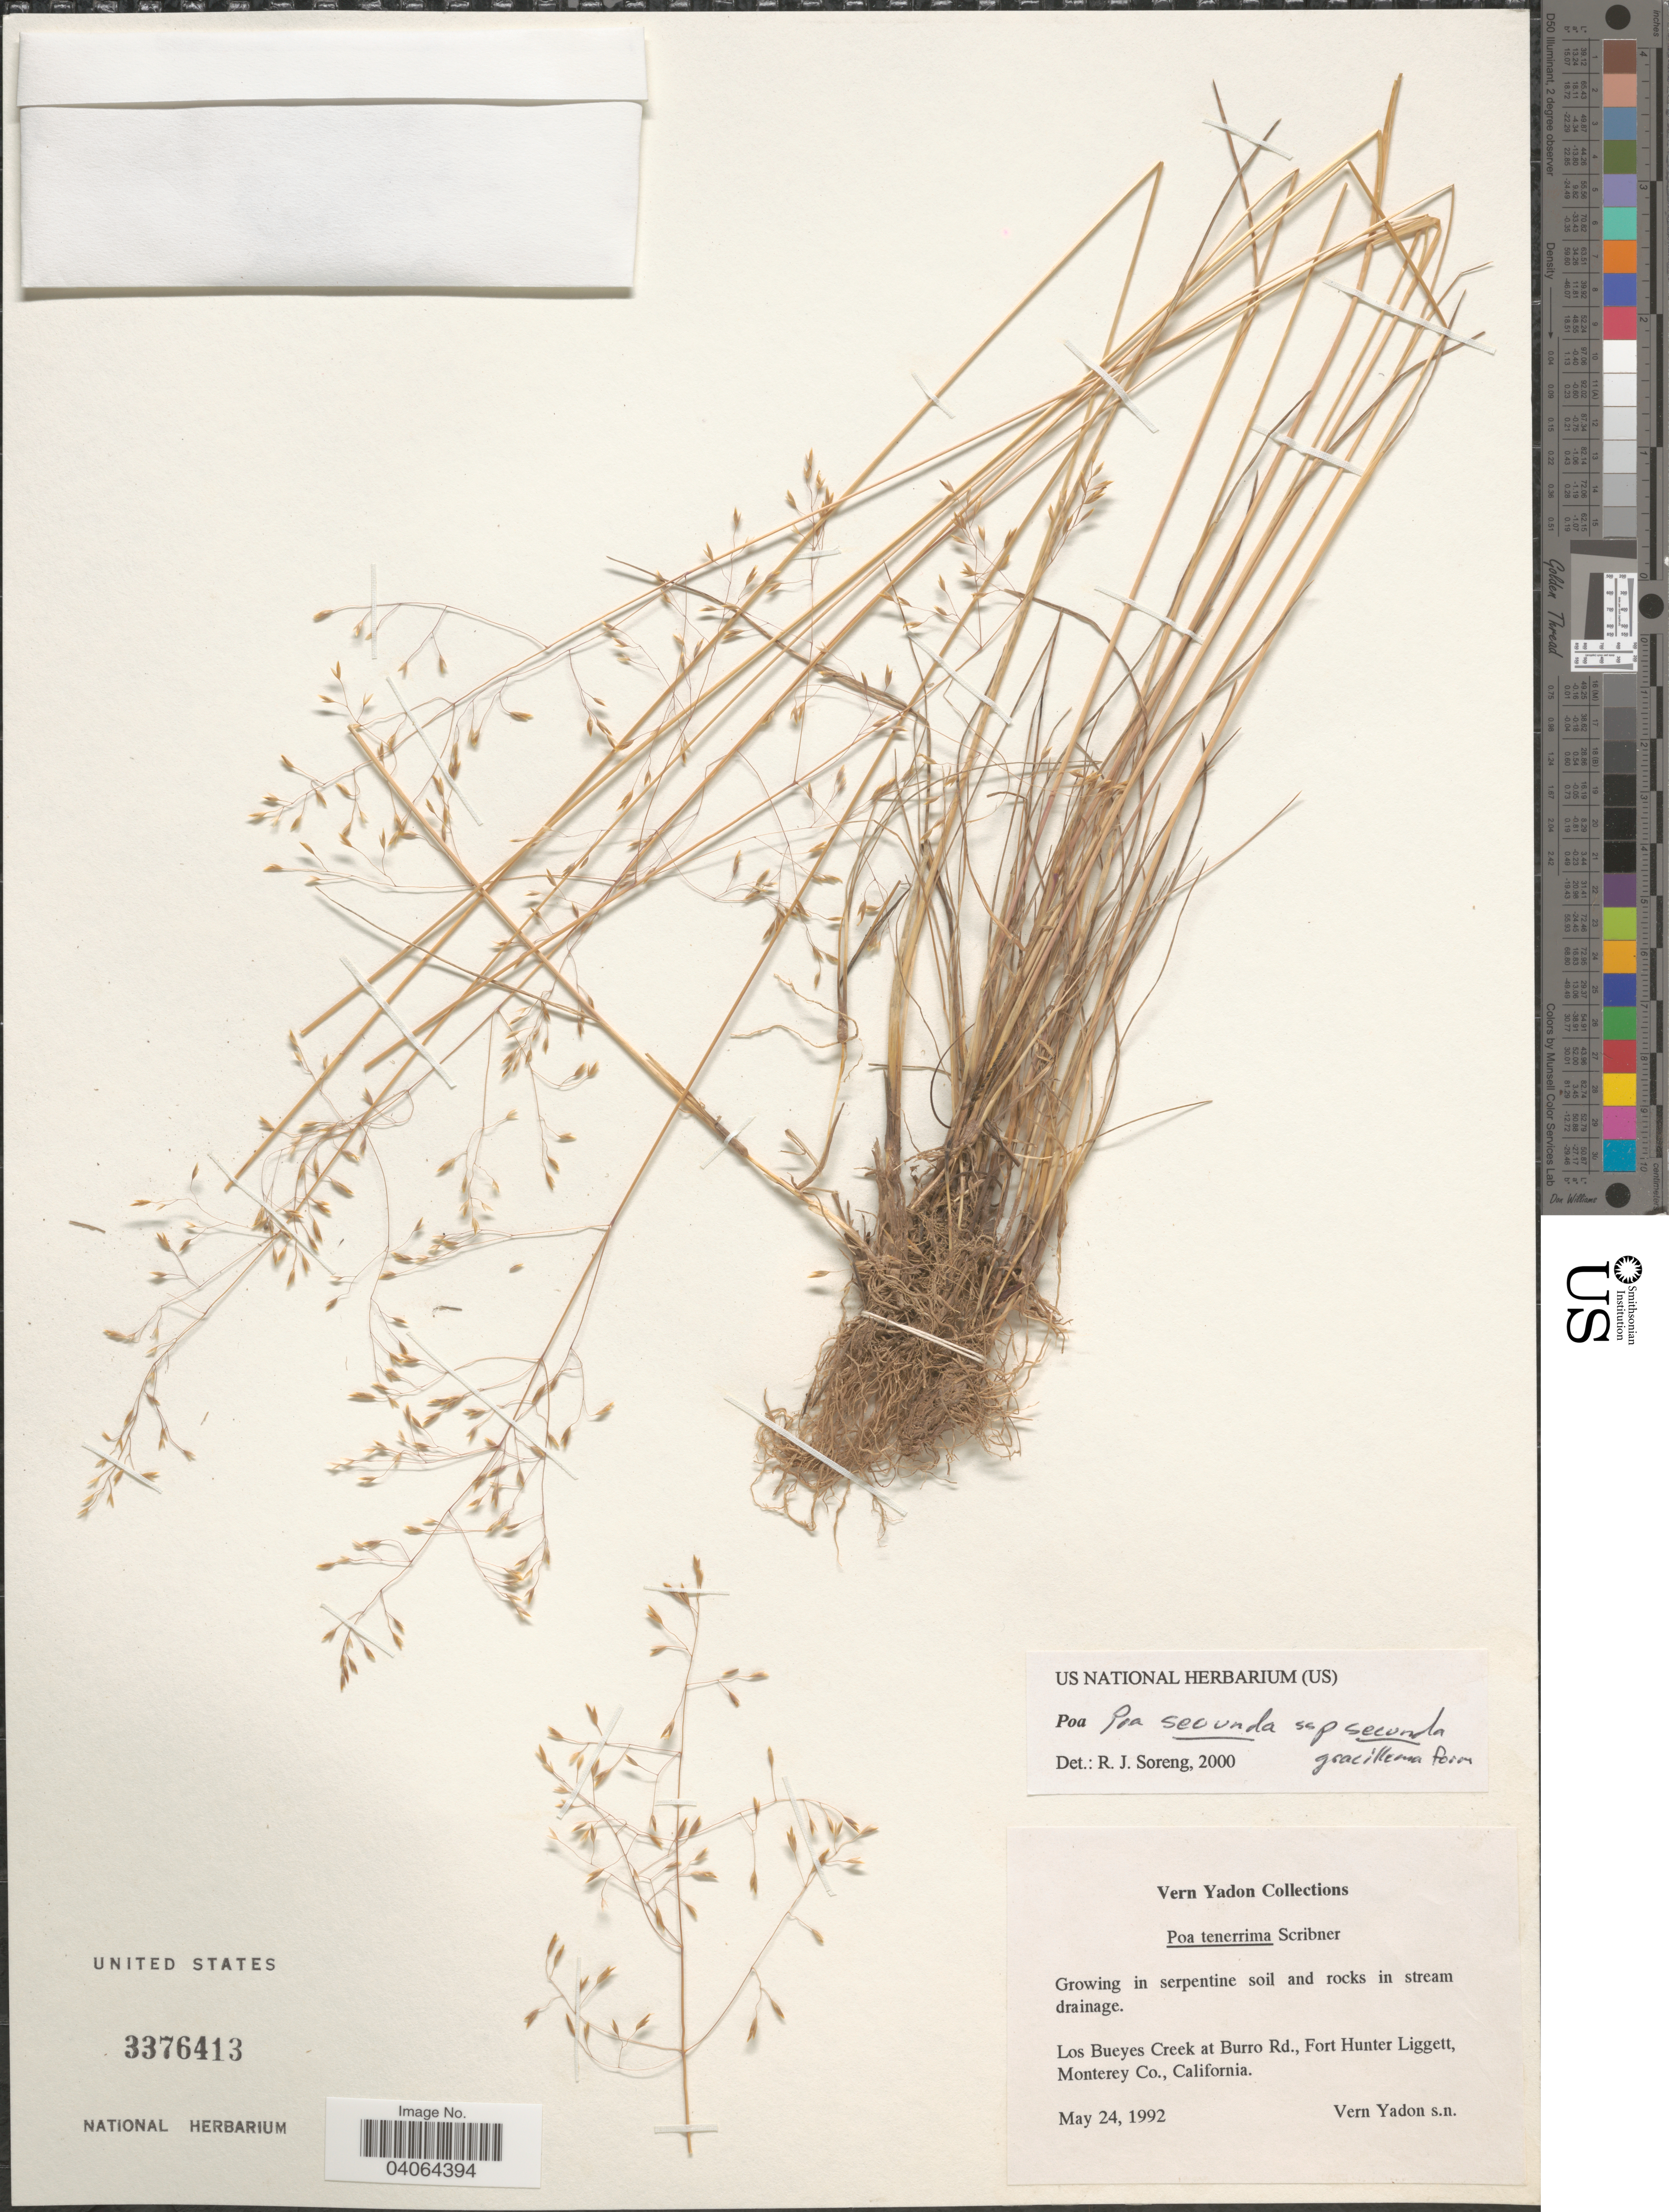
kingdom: Plantae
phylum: Tracheophyta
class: Liliopsida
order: Poales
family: Poaceae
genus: Poa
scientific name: Poa secunda subsp. secunda var. gracillima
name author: (Vasey) Soreng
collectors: V. Yadon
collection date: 1992-05-24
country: United States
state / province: California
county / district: Monterey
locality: Los Bueyes Creek at Burro Rd., Fort Hunter Liggett, Monterey Co.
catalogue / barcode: US 3376413